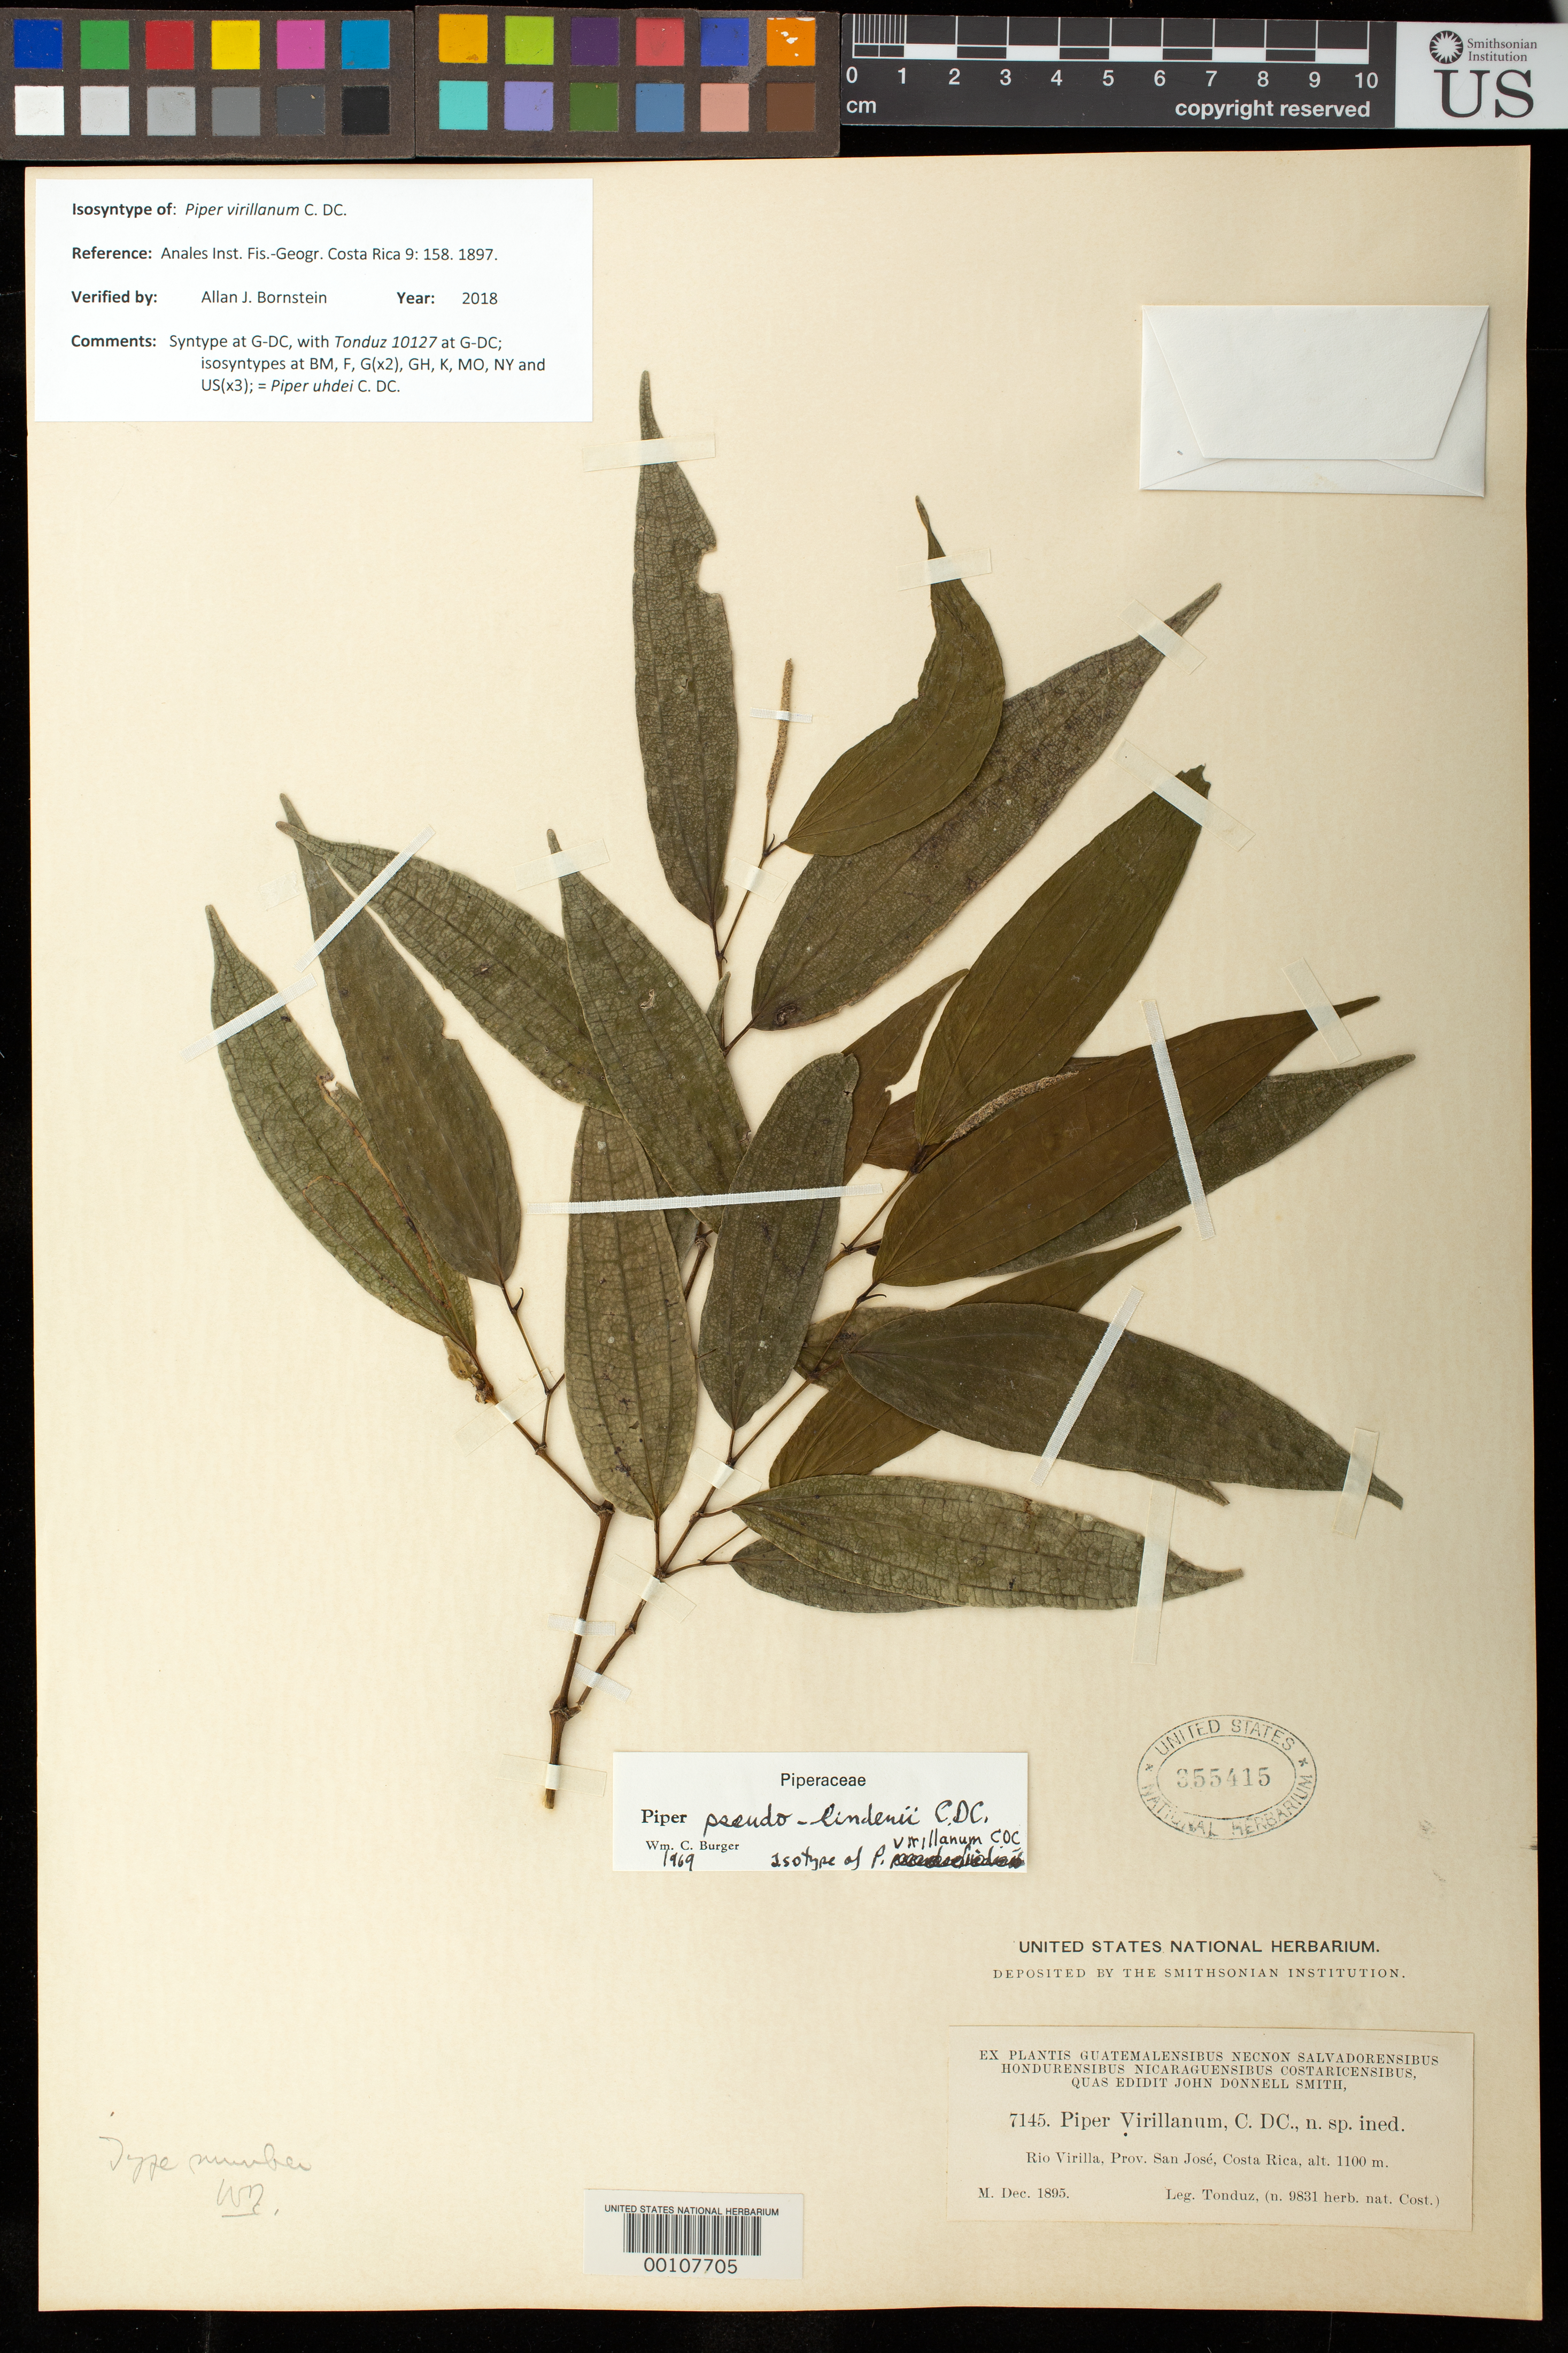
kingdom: Plantae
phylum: Tracheophyta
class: Magnoliopsida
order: Piperales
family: Piperaceae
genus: Piper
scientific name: Piper virillanum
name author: C. DC.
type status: Isosyntype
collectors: A. Tonduz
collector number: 9831 [Donn. Sm. 7145]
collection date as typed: Dec 1895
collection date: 1895-12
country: Costa Rica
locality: Rio Virilla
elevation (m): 1100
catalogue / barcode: US 355415